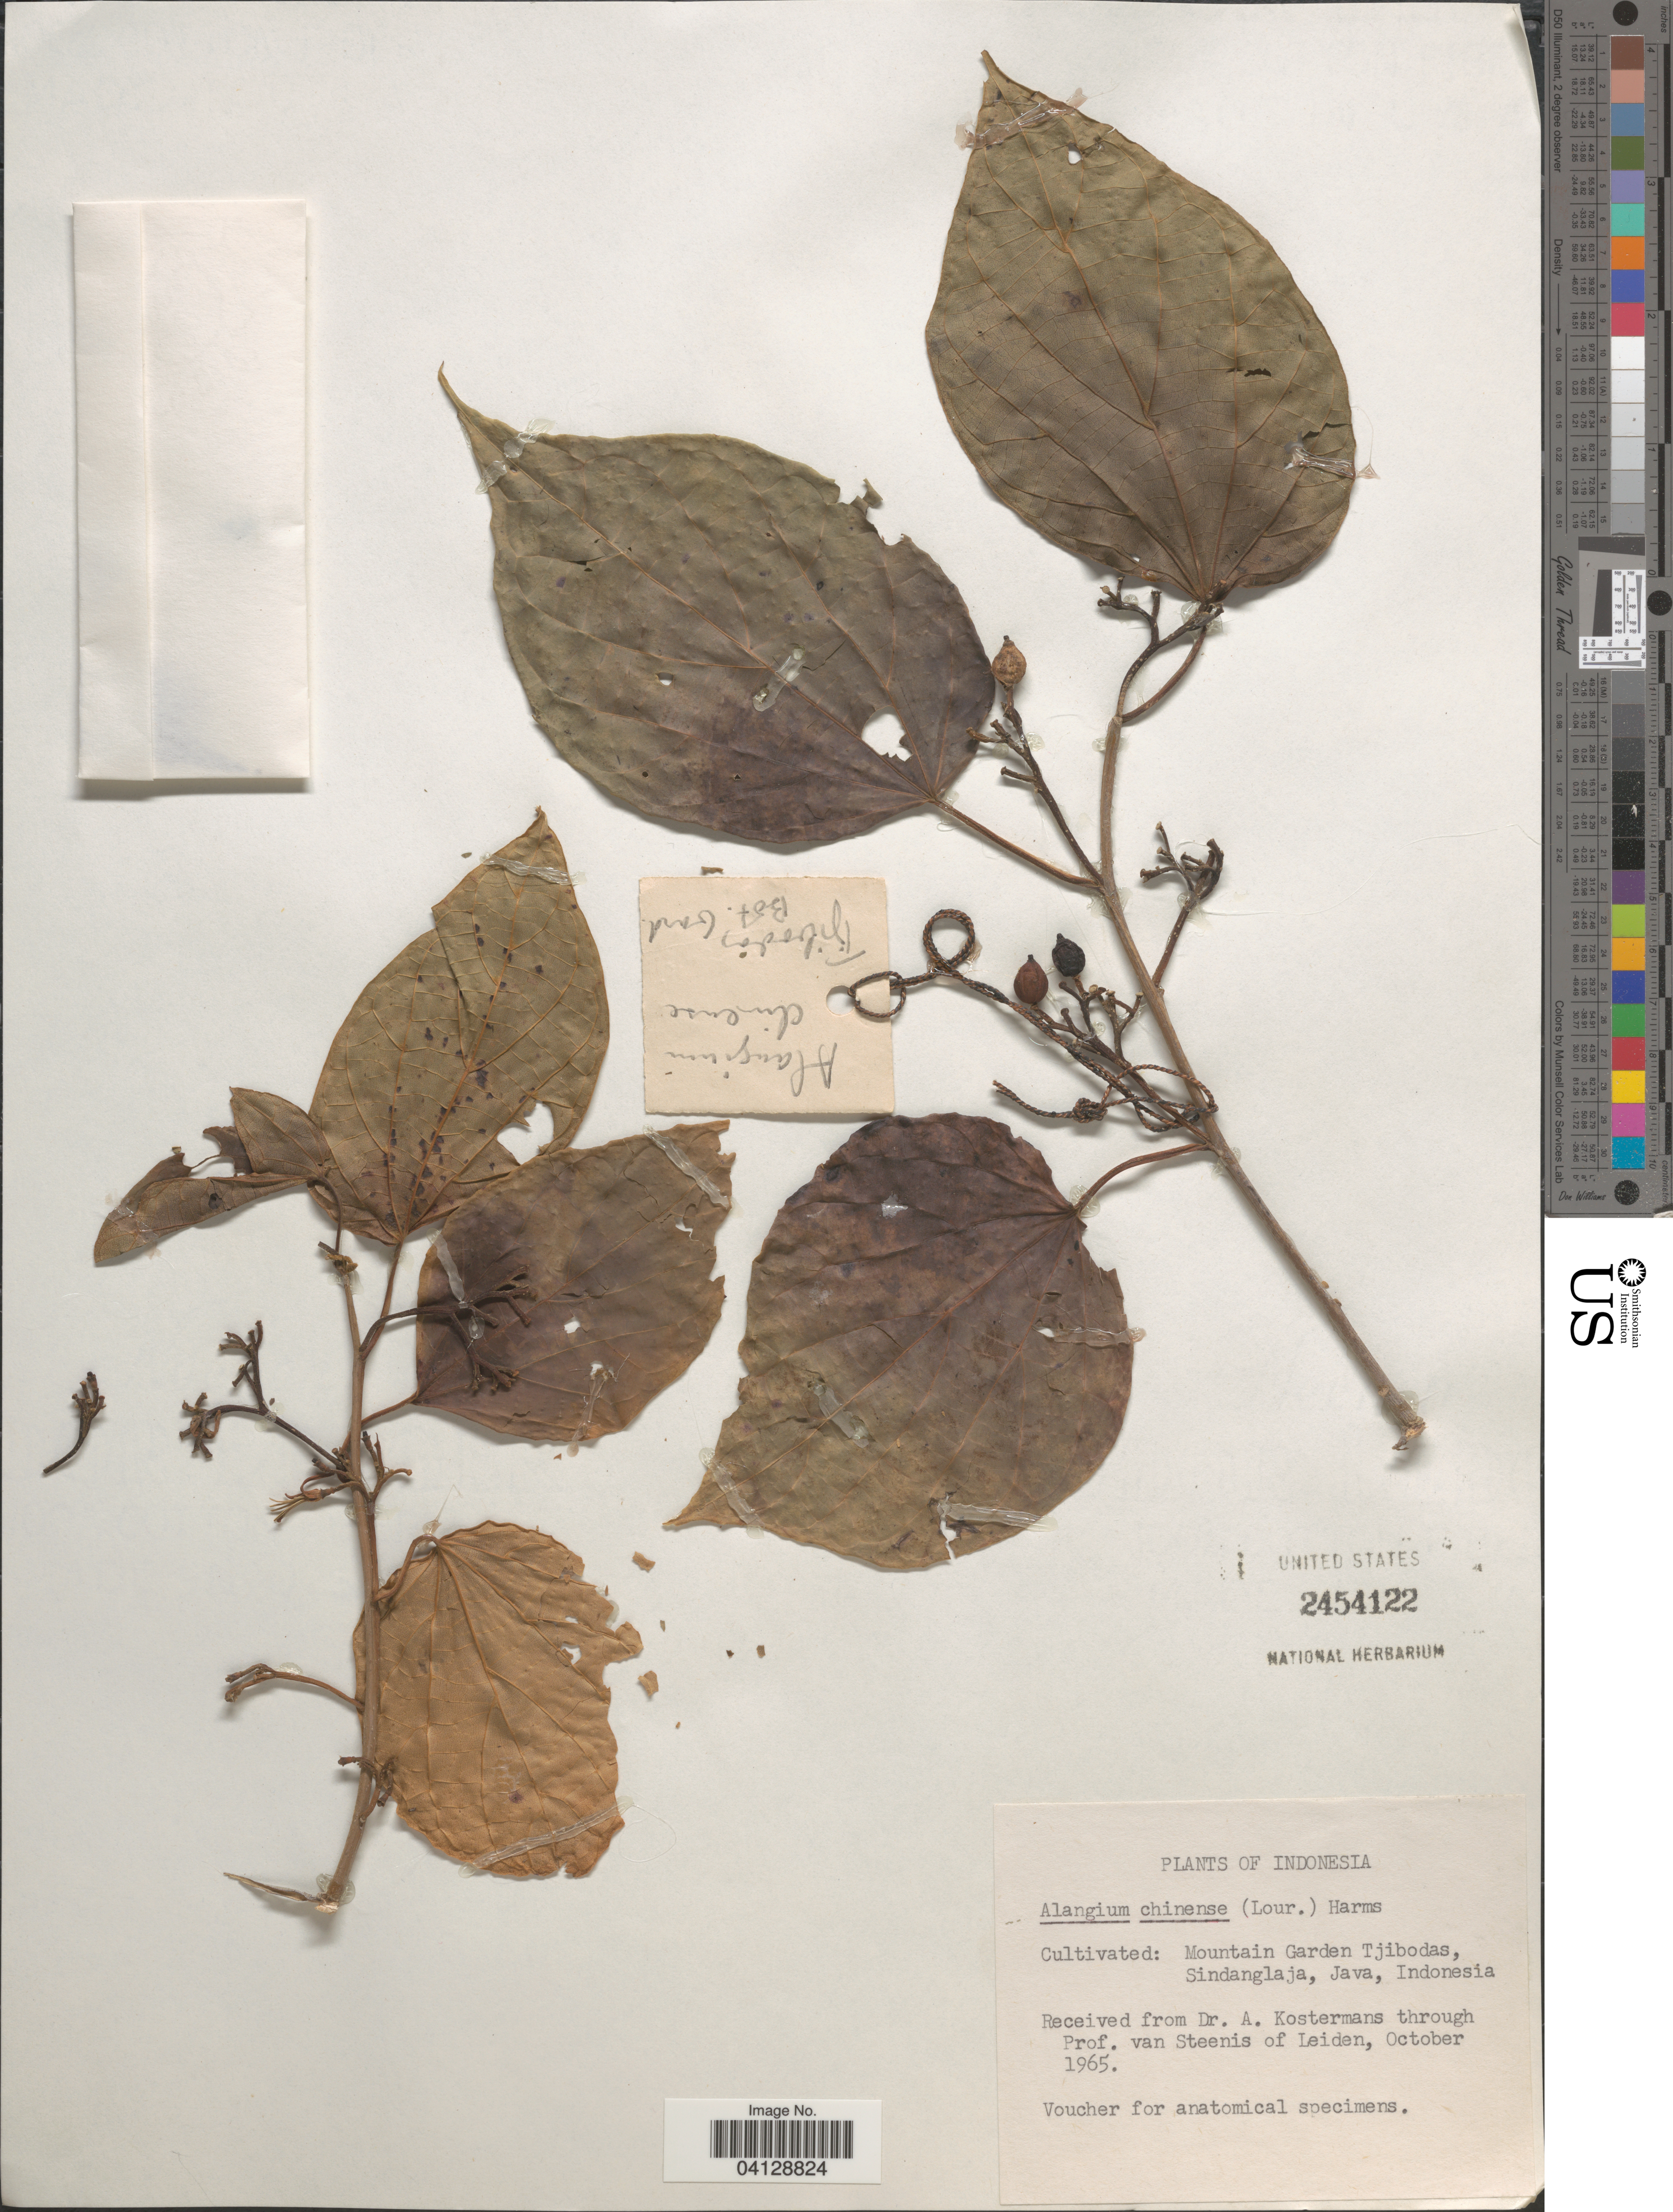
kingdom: Plantae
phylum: Tracheophyta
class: Magnoliopsida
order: Cornales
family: Cornaceae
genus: Alangium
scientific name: Alangium chinense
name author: (Harms) Rehder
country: Indonesia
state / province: Java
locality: Mountain Garden Tjibodas, Sindanglaja.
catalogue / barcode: US 2454122